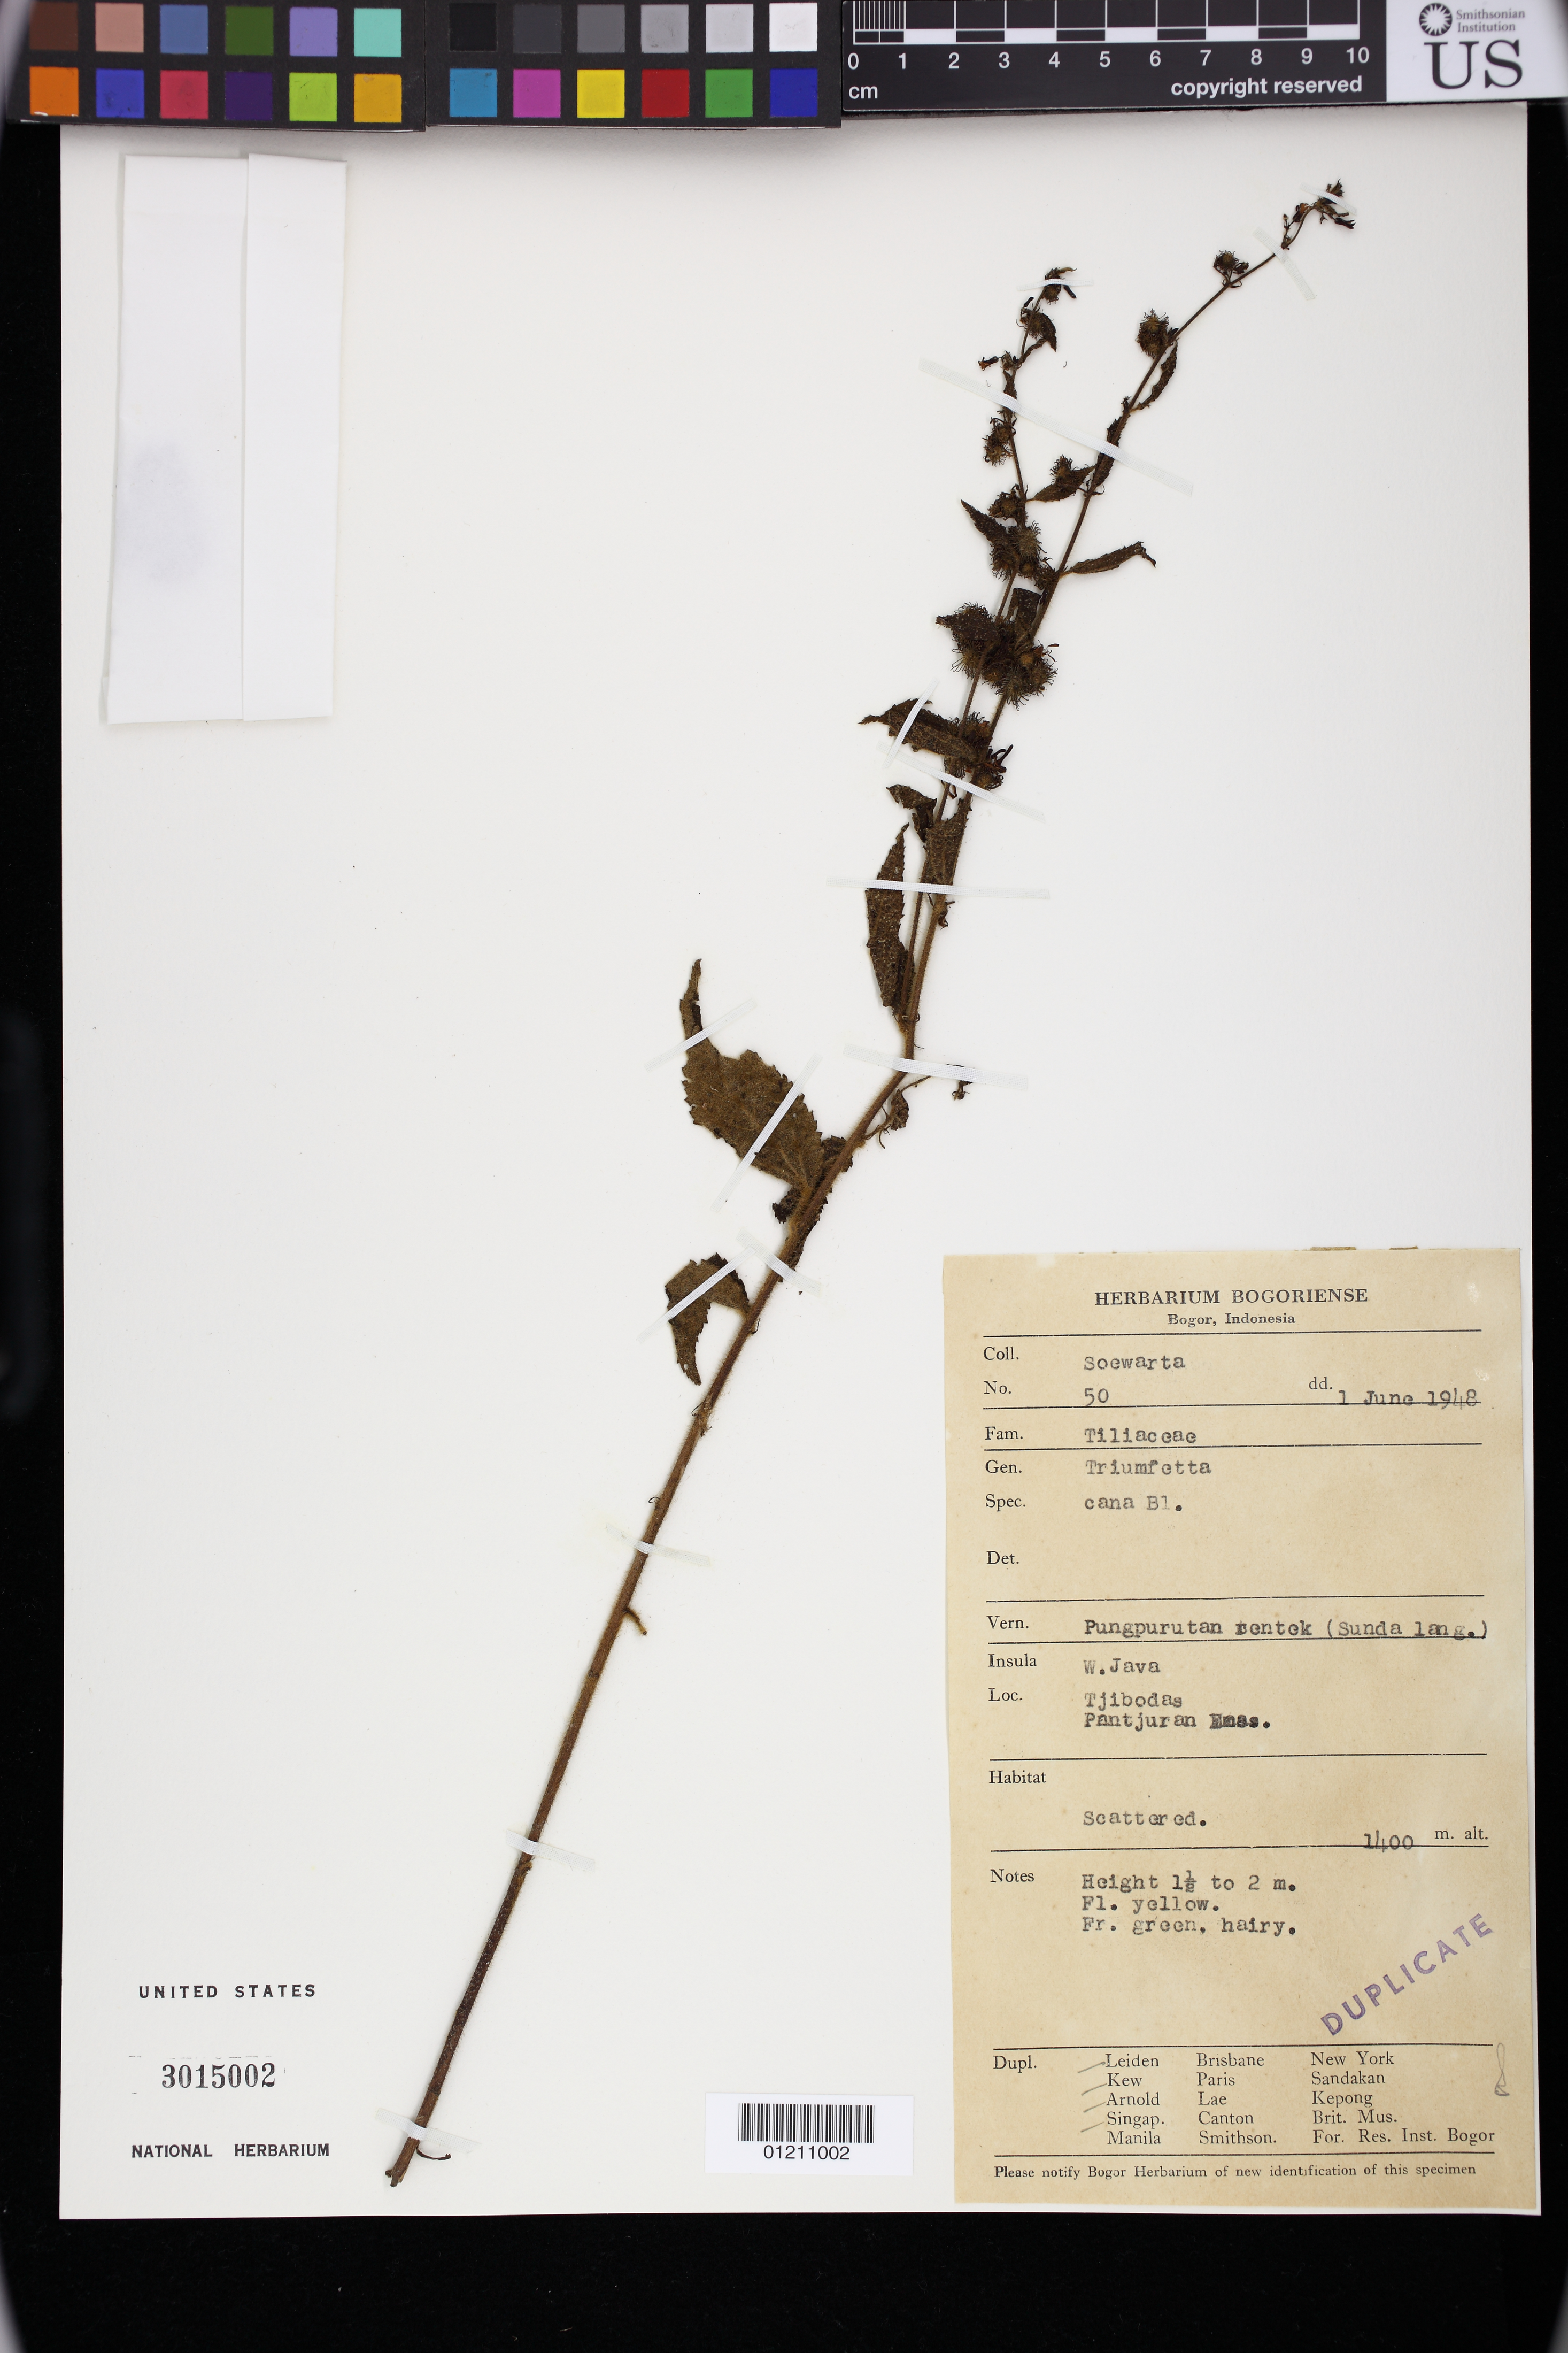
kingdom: Plantae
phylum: Tracheophyta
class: Magnoliopsida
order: Malvales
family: Malvaceae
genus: Triumfetta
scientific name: Triumfetta cana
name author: Blume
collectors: Soewarta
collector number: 50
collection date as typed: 06 Jan 1948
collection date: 1948-01-06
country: Indonesia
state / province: Java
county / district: Jawa Barat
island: Java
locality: Tjibodas, Pantjuran, West Java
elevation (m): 1400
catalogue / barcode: US 3015002